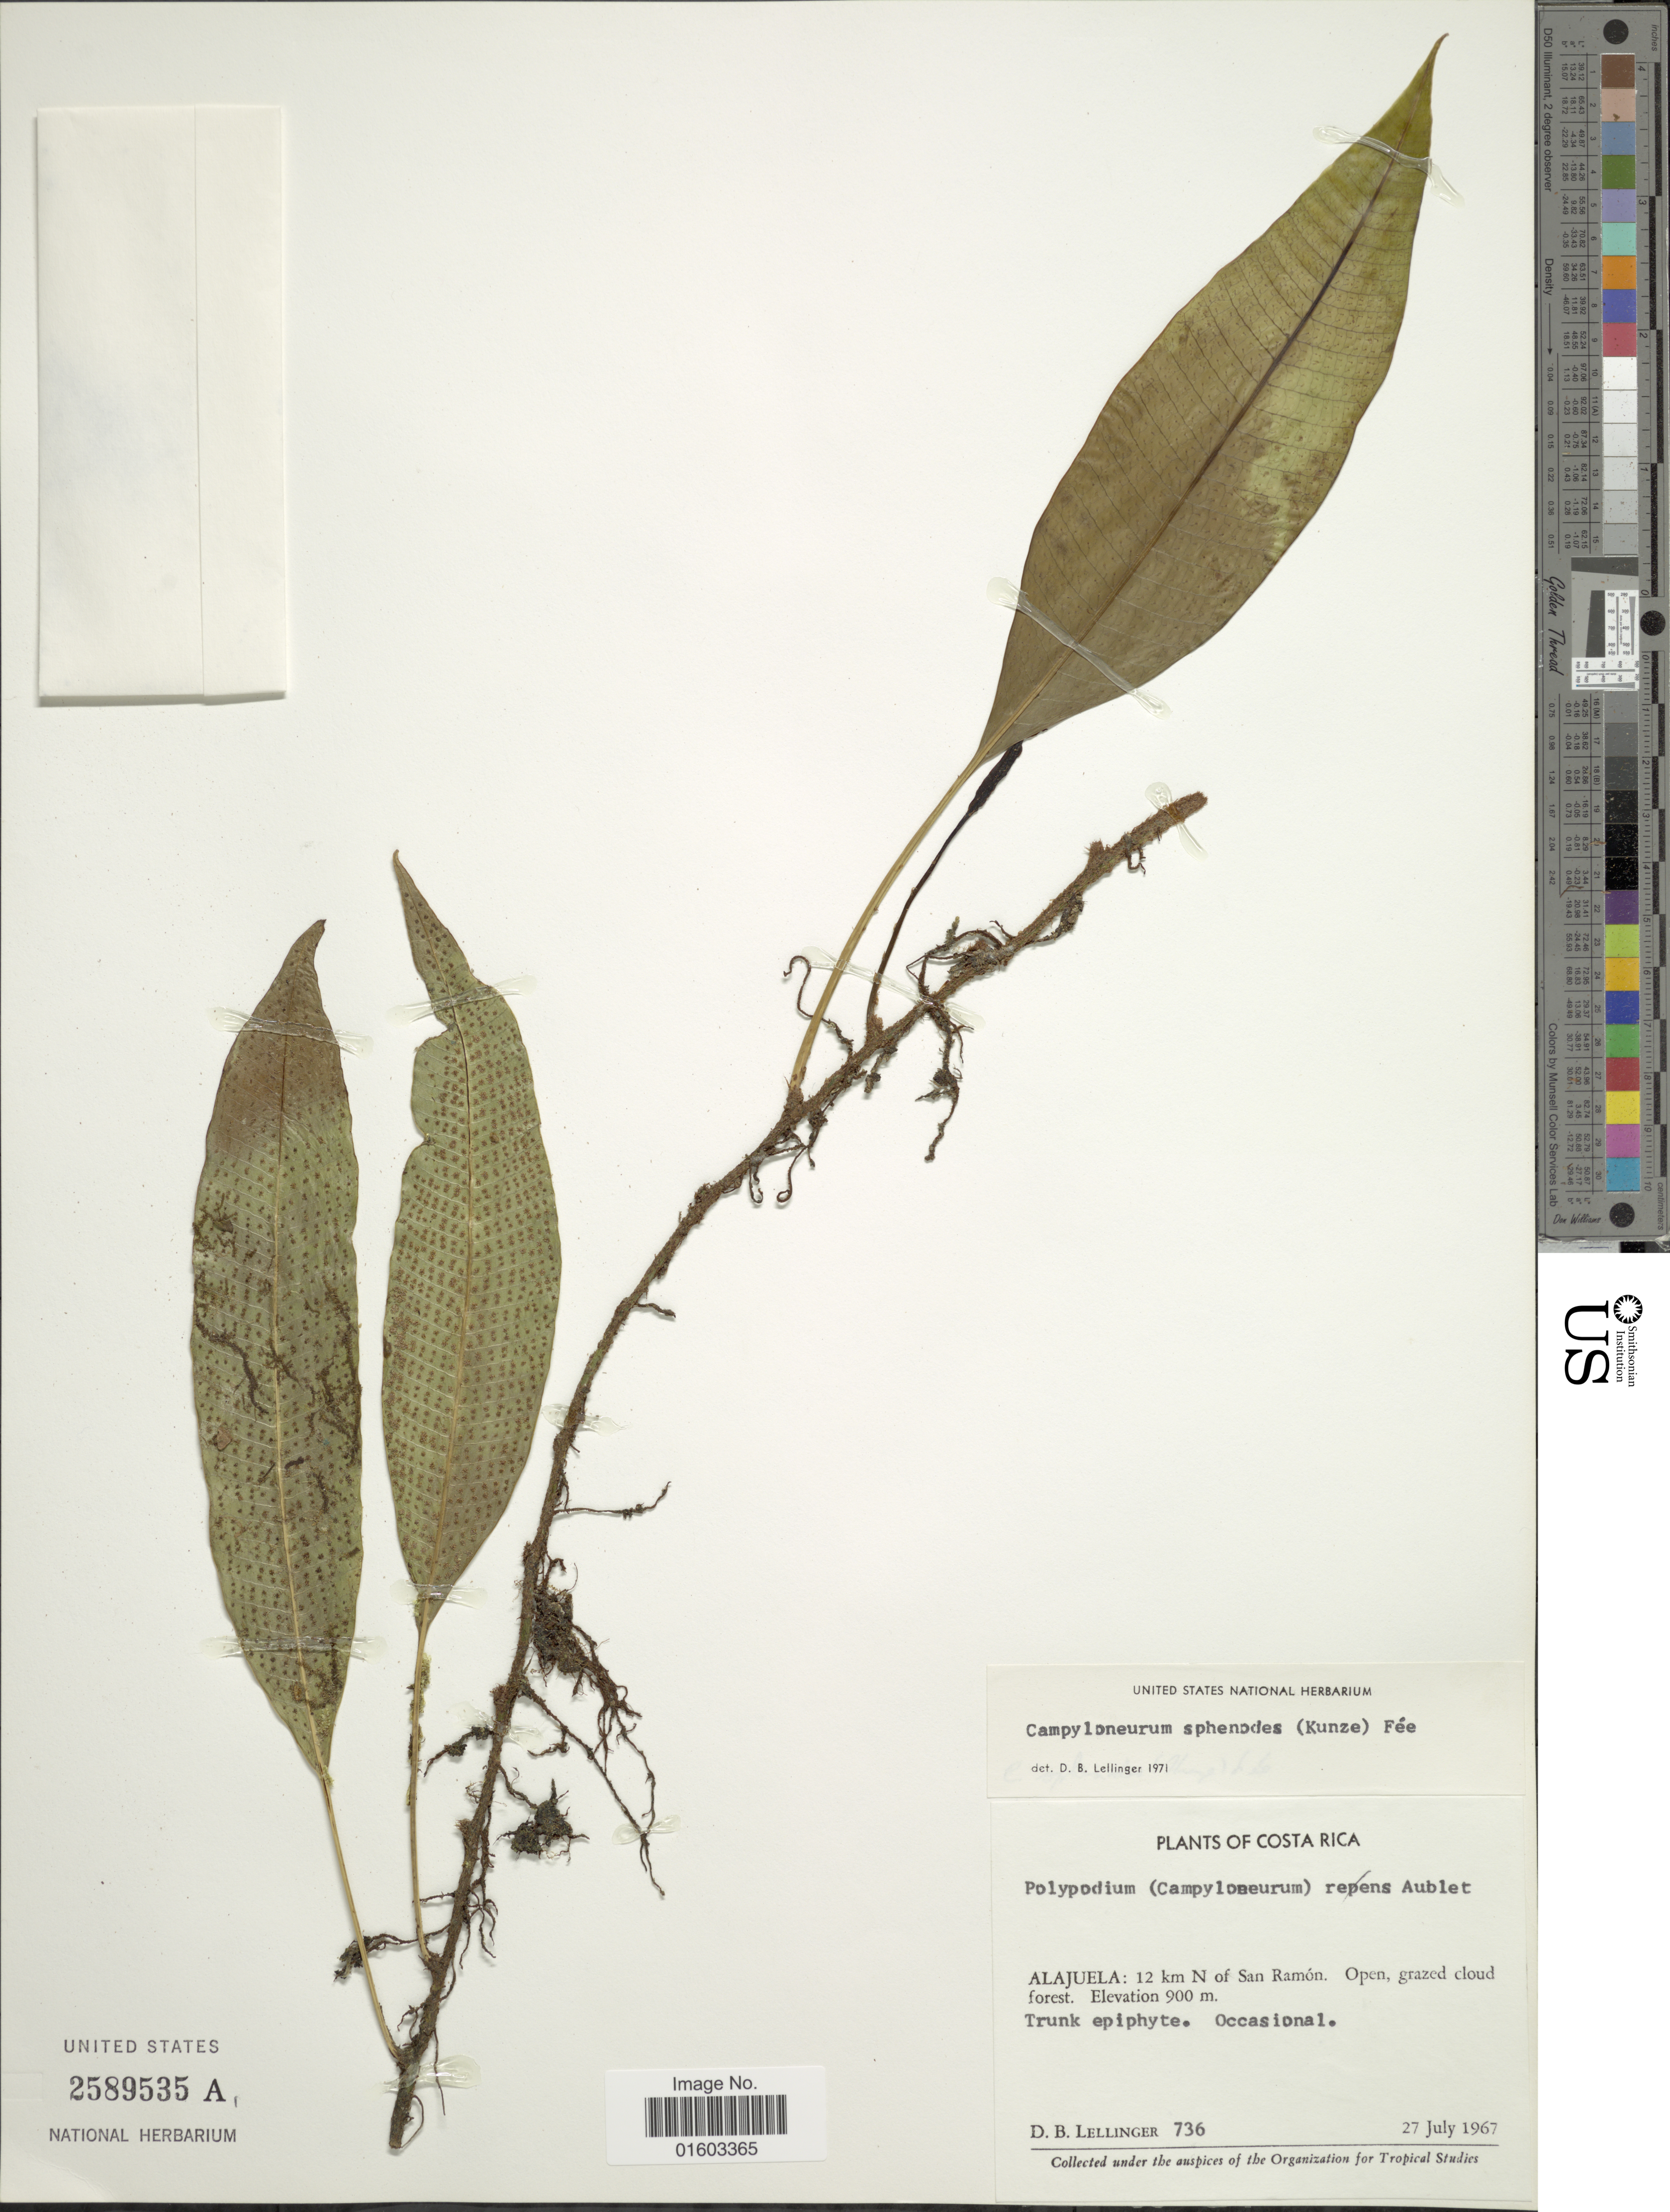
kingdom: Plantae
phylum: Tracheophyta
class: Polypodiopsida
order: Polypodiales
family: Polypodiaceae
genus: Campyloneurum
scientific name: Campyloneurum wercklei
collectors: D. B. Lellinger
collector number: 736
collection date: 1967-07-27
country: Costa Rica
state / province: Alajuela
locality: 12 km N of San Ramon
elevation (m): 900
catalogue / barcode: US 2589535A